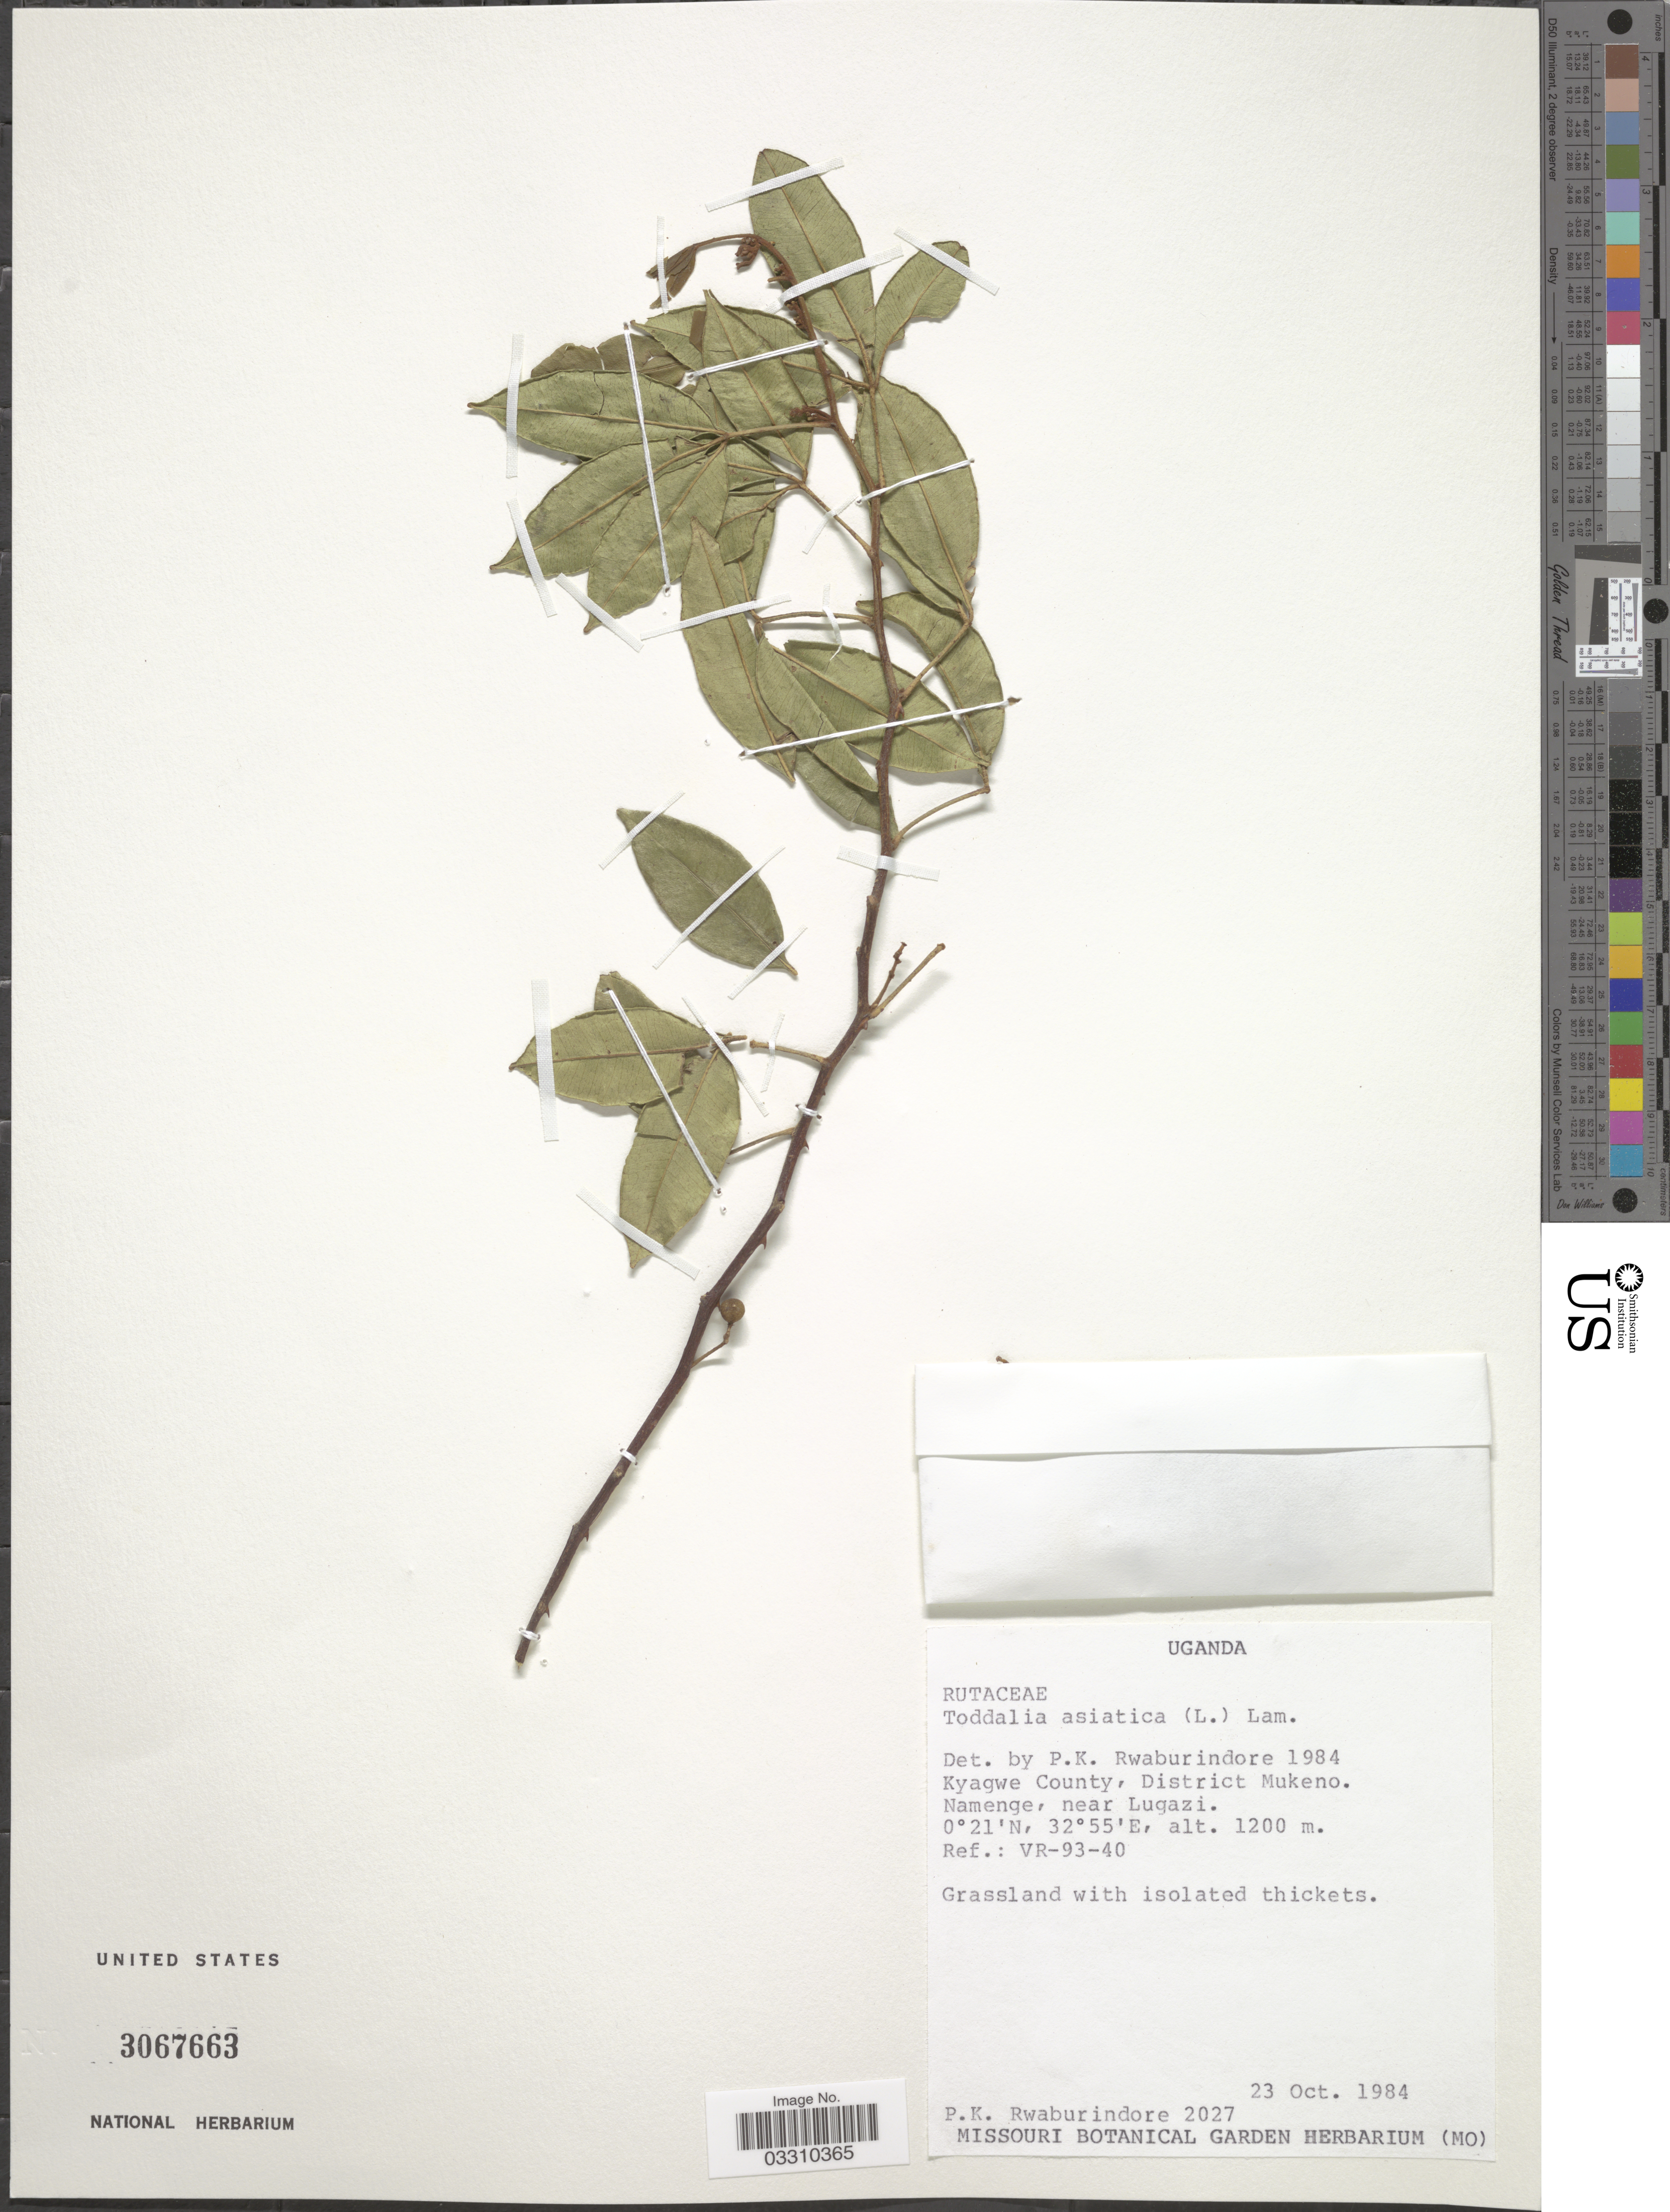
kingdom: Plantae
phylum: Tracheophyta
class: Magnoliopsida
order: Sapindales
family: Rutaceae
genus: Zanthoxylum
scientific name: Zanthoxylum asiaticum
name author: (L.) Appelhans et al.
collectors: P. Rwaburindore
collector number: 2027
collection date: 1984-10-23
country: Uganda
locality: Kyagwe County, District Mukeno. Namenge, near Lugazi.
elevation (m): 1200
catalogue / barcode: US 3067663